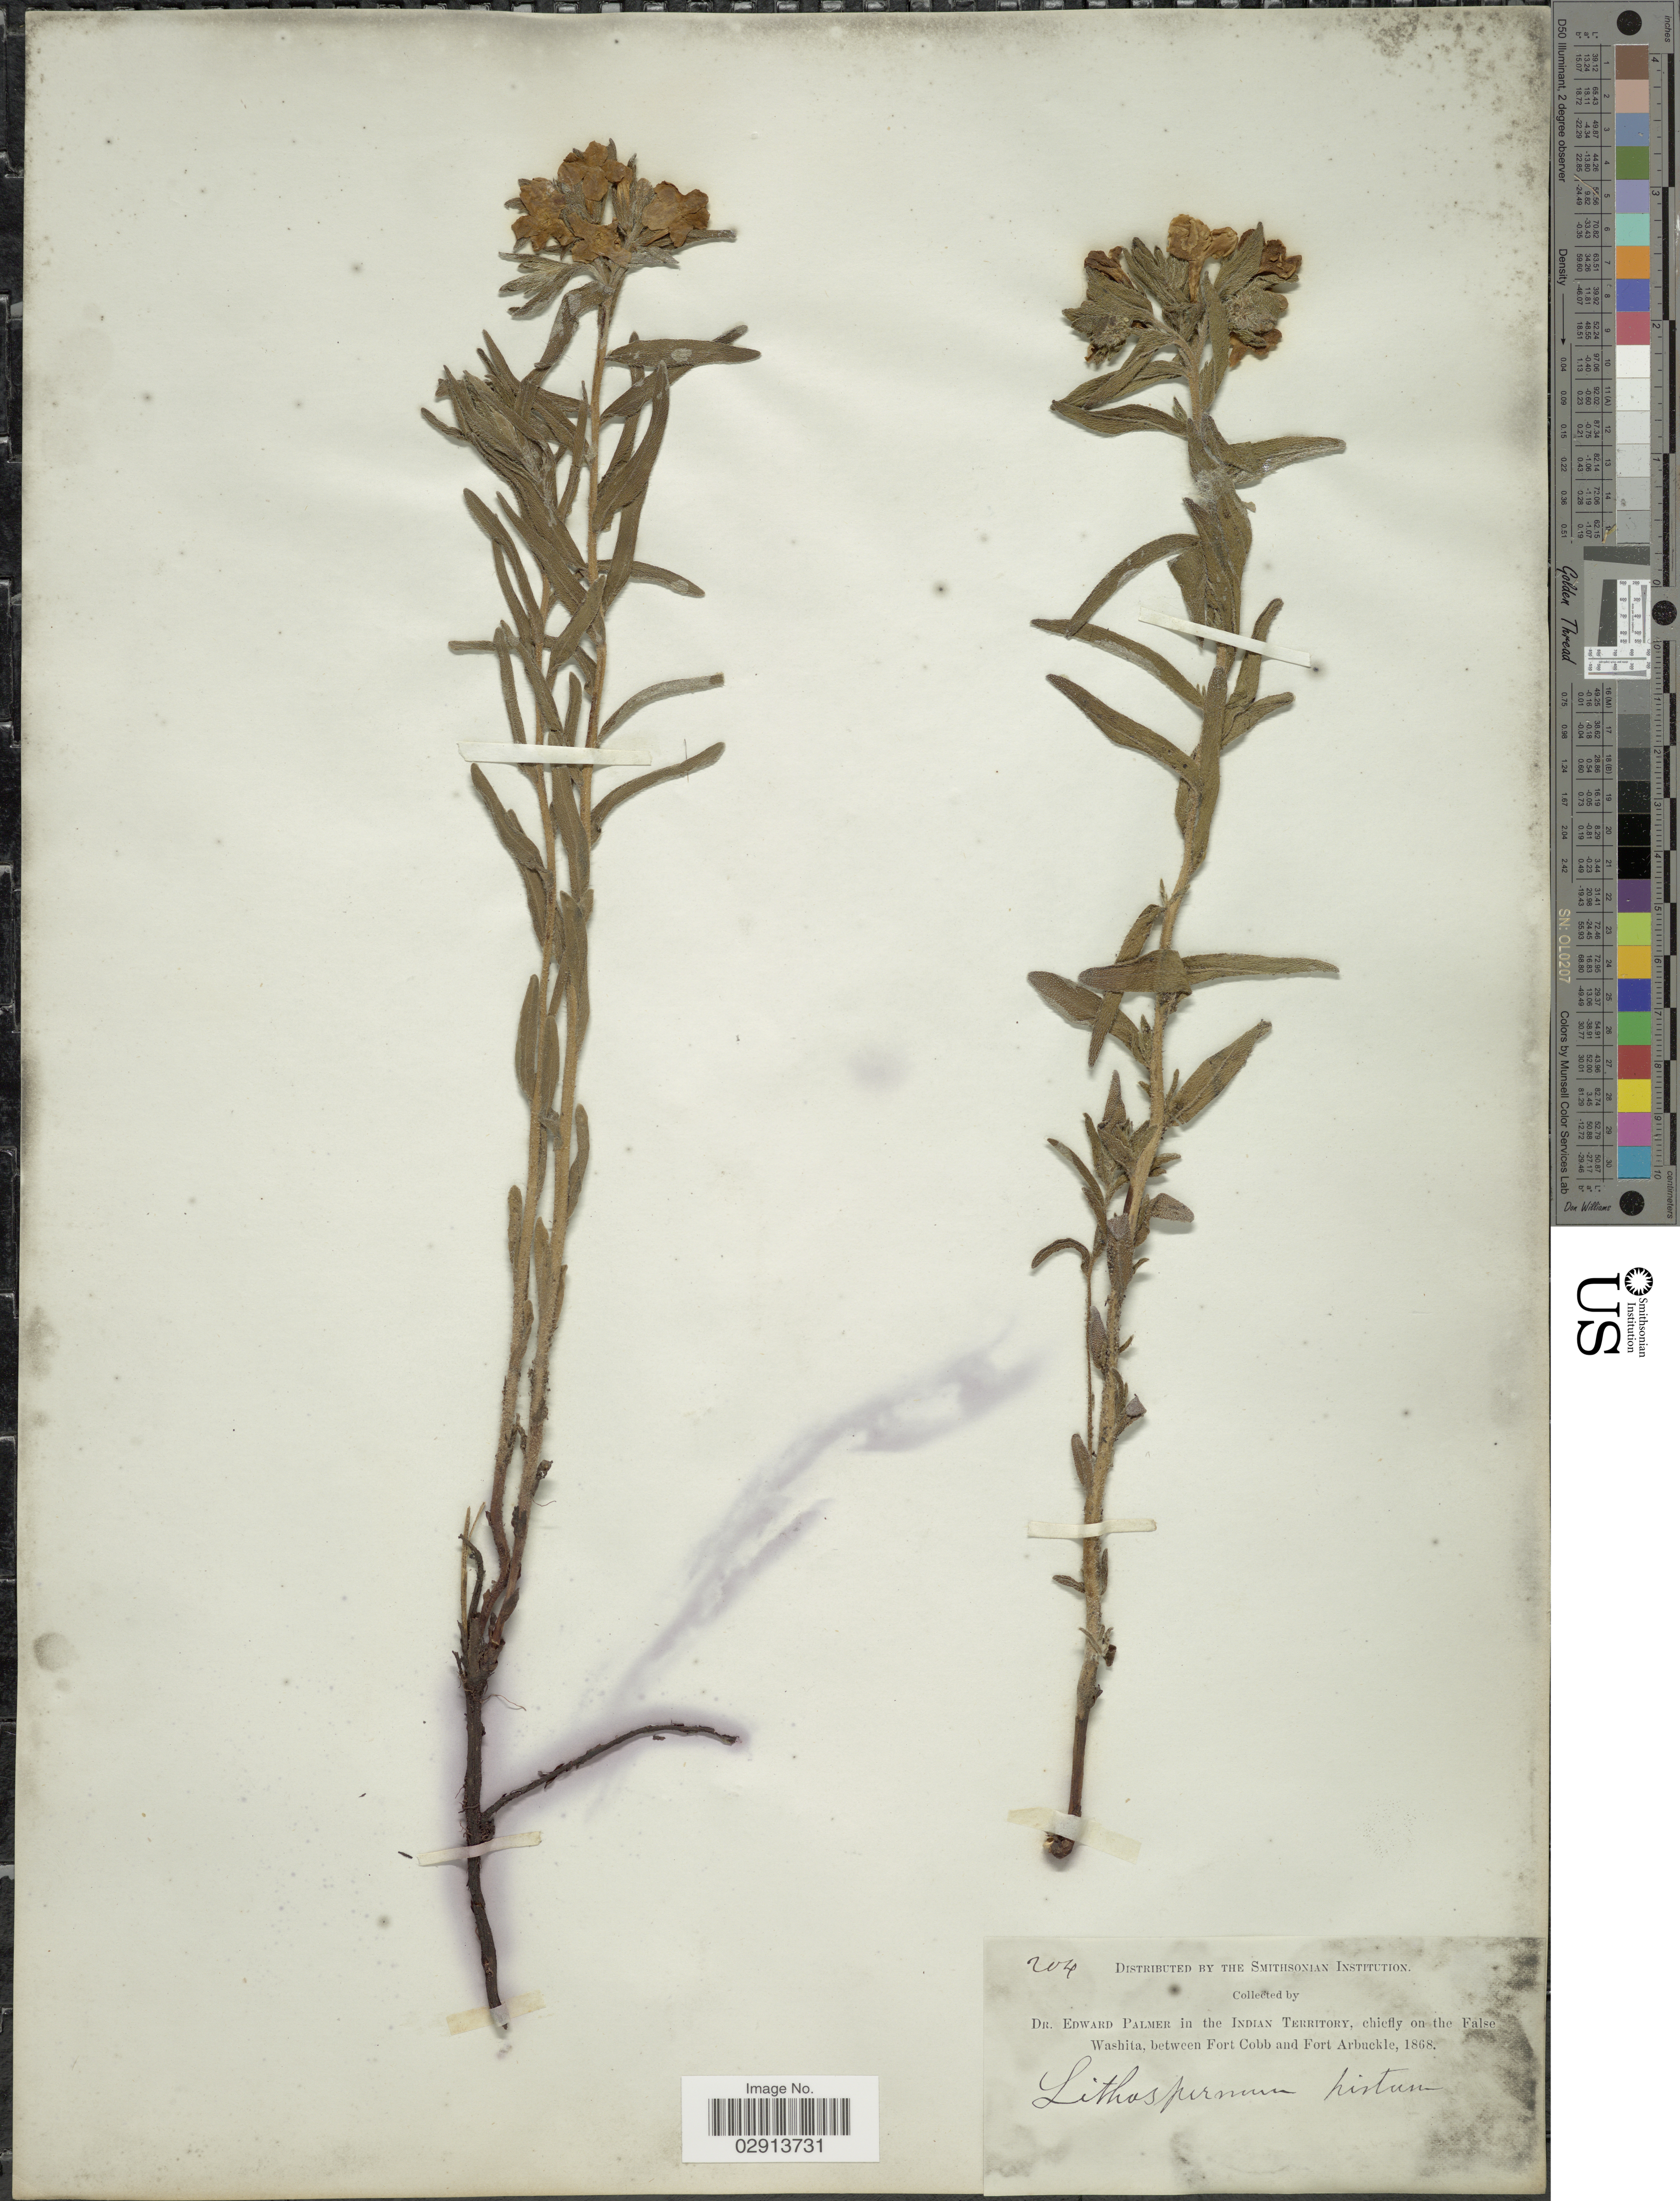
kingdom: Plantae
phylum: Tracheophyta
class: Magnoliopsida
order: Boraginales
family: Boraginaceae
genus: Lithospermum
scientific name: Lithospermum caroliniense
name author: (J.F. Gmel.) MacMill.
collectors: E. Palmer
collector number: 204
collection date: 1868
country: United States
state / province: Oklahoma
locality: In the Indian Territory, chicfly on the False Washita, between Fort Cobb and Fort Arbuckle.